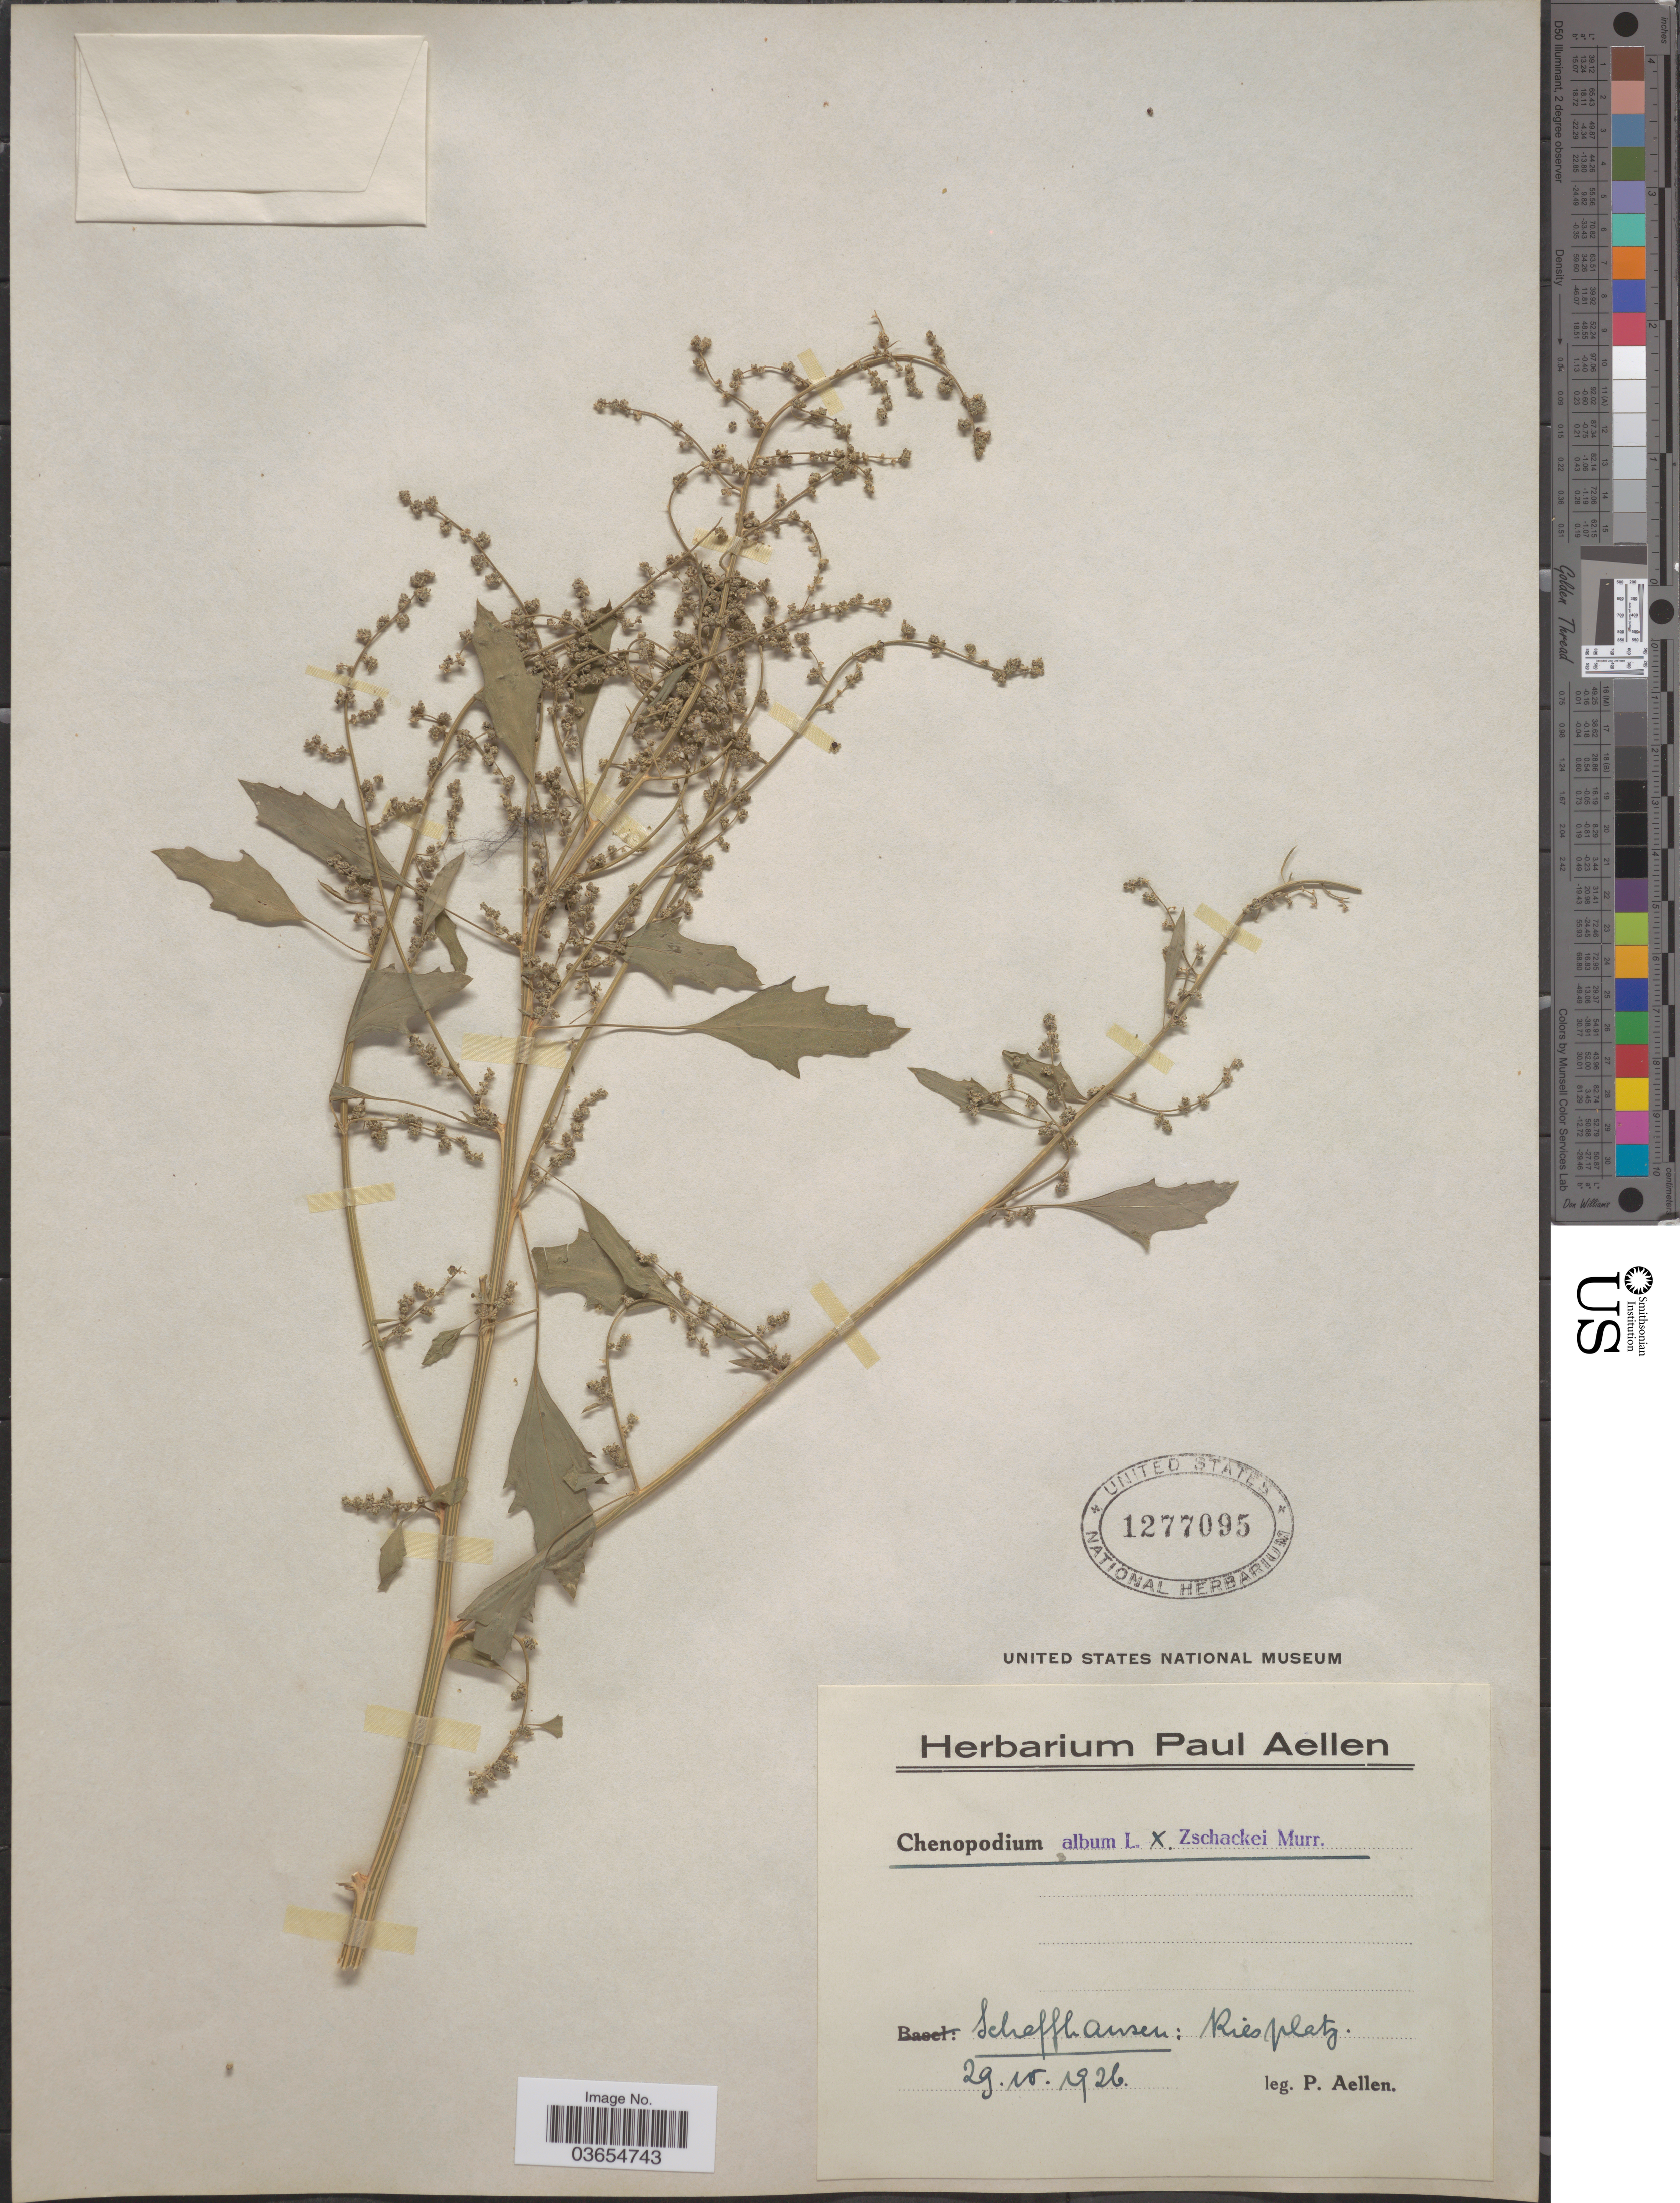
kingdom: Plantae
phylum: Tracheophyta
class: Magnoliopsida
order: Caryophyllales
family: Amaranthaceae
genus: Chenopodium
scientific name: Chenopodium album x C. zschackei Murr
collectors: P. Aellen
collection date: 1926-10-29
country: Switzerland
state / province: Schaffhausen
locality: Kiesplatz.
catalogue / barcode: US 1277095